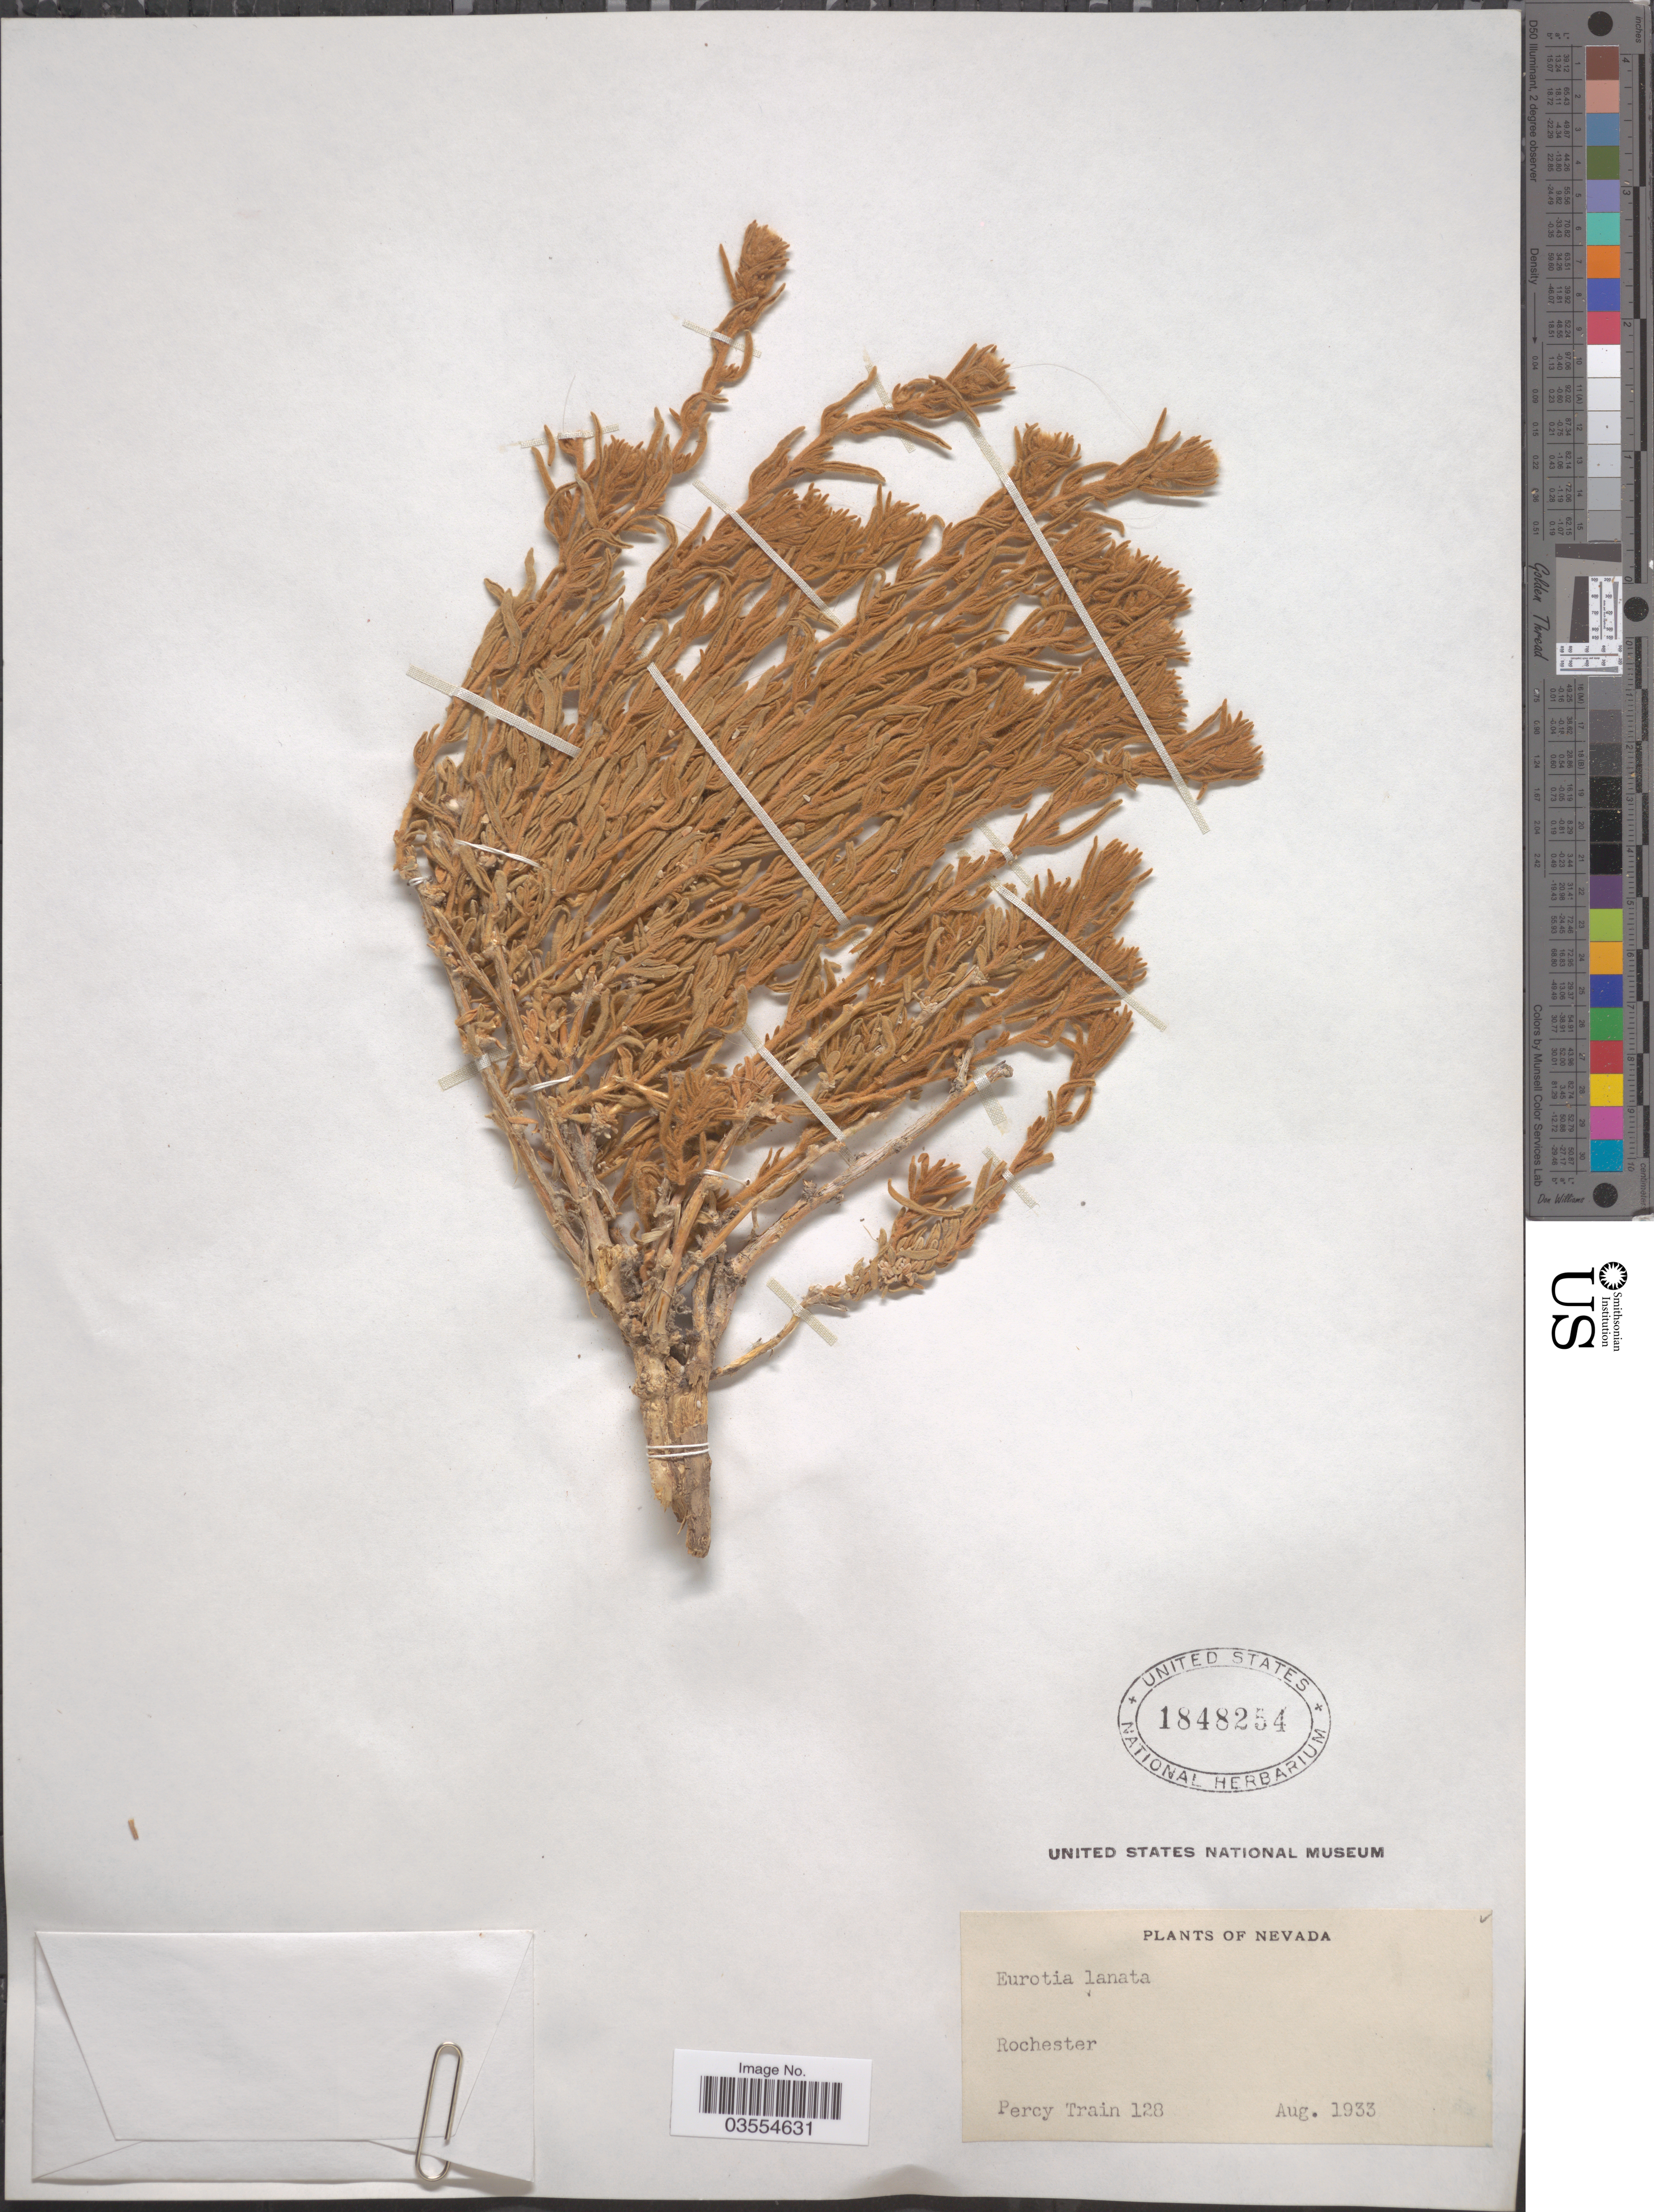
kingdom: Plantae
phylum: Tracheophyta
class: Magnoliopsida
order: Caryophyllales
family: Amaranthaceae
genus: Krascheninnikovia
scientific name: Krascheninnikovia lanata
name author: (Pursh) A. Meeuse & A.Smit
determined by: U.S. National Herbarium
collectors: P. Train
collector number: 128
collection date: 1933-08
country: United States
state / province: Nevada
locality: Rochester.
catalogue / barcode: US 1848254